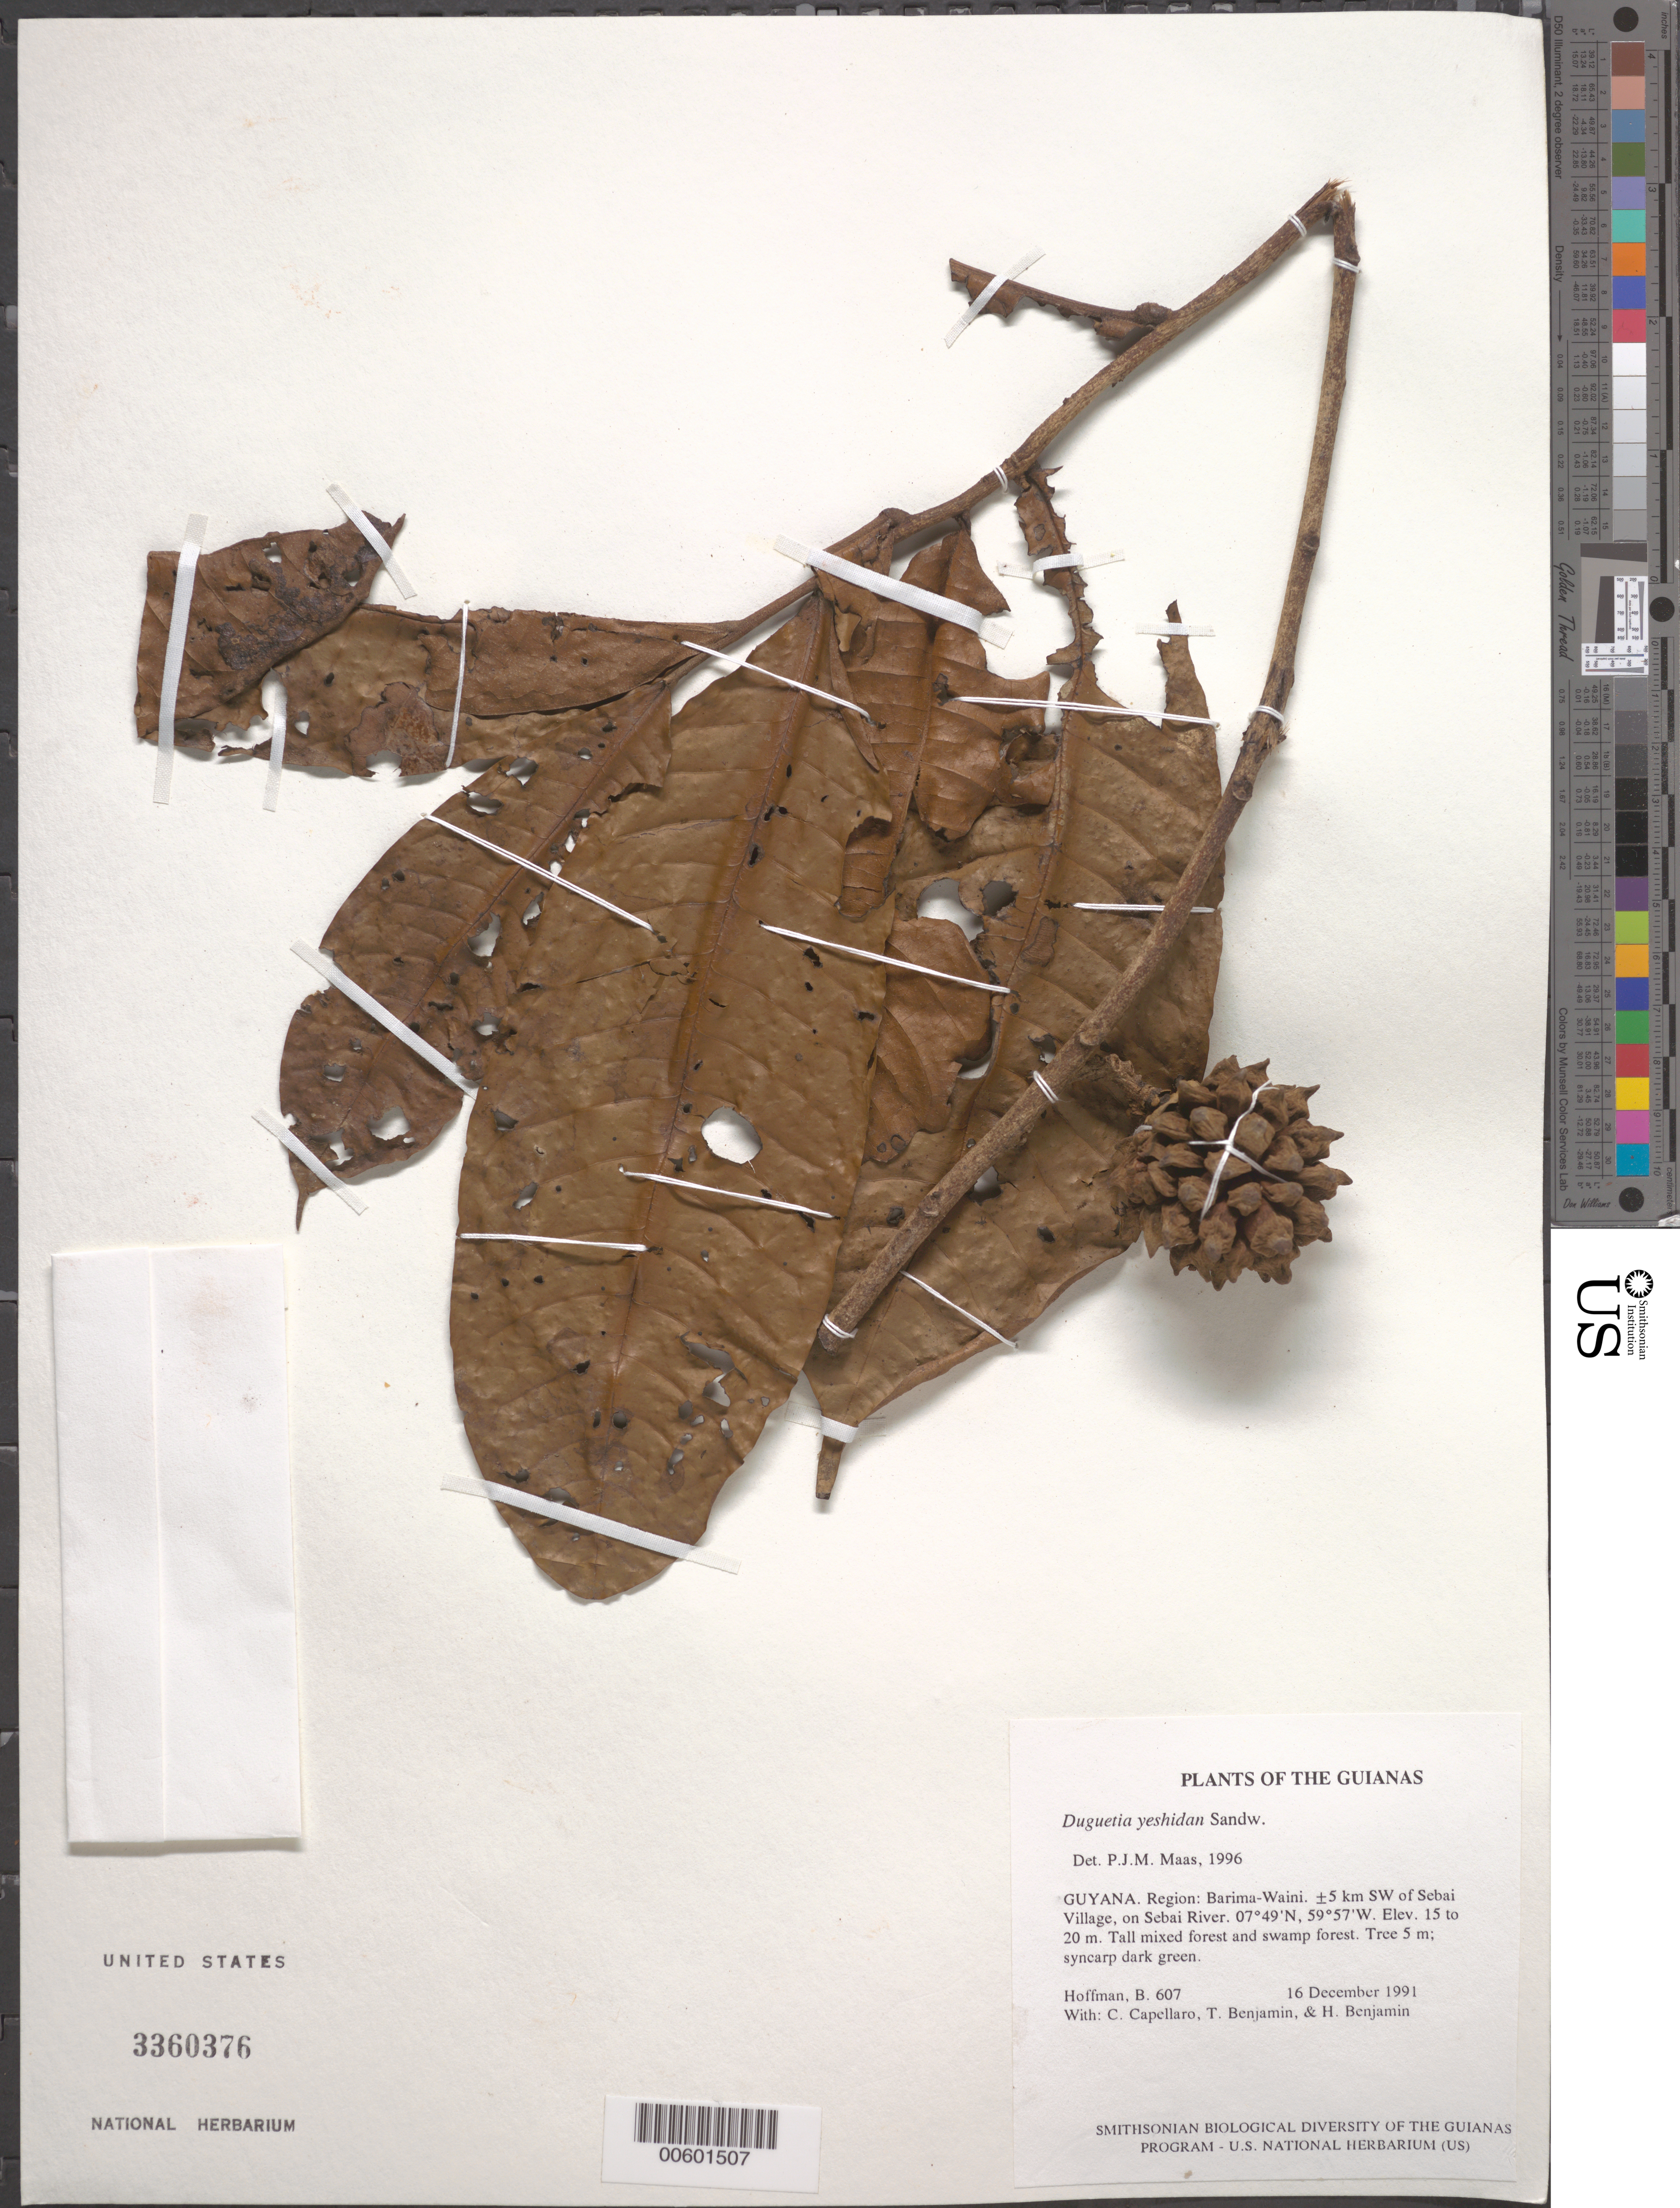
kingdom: Plantae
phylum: Tracheophyta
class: Magnoliopsida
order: Magnoliales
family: Annonaceae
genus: Duguetia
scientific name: Duguetia yeshidan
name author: Sandwith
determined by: Maas, Paul J. M.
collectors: B. Hoffman, C. Capellaro, T. Benjamin & H. Benjamin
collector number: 607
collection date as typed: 16 December 1991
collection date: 1991-12-16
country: Guyana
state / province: Barima-Waini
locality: ±5 km SW of Sebai Village, on Sebai River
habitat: Tall mixed forest and swamp forest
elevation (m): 15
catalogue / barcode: US 3360376